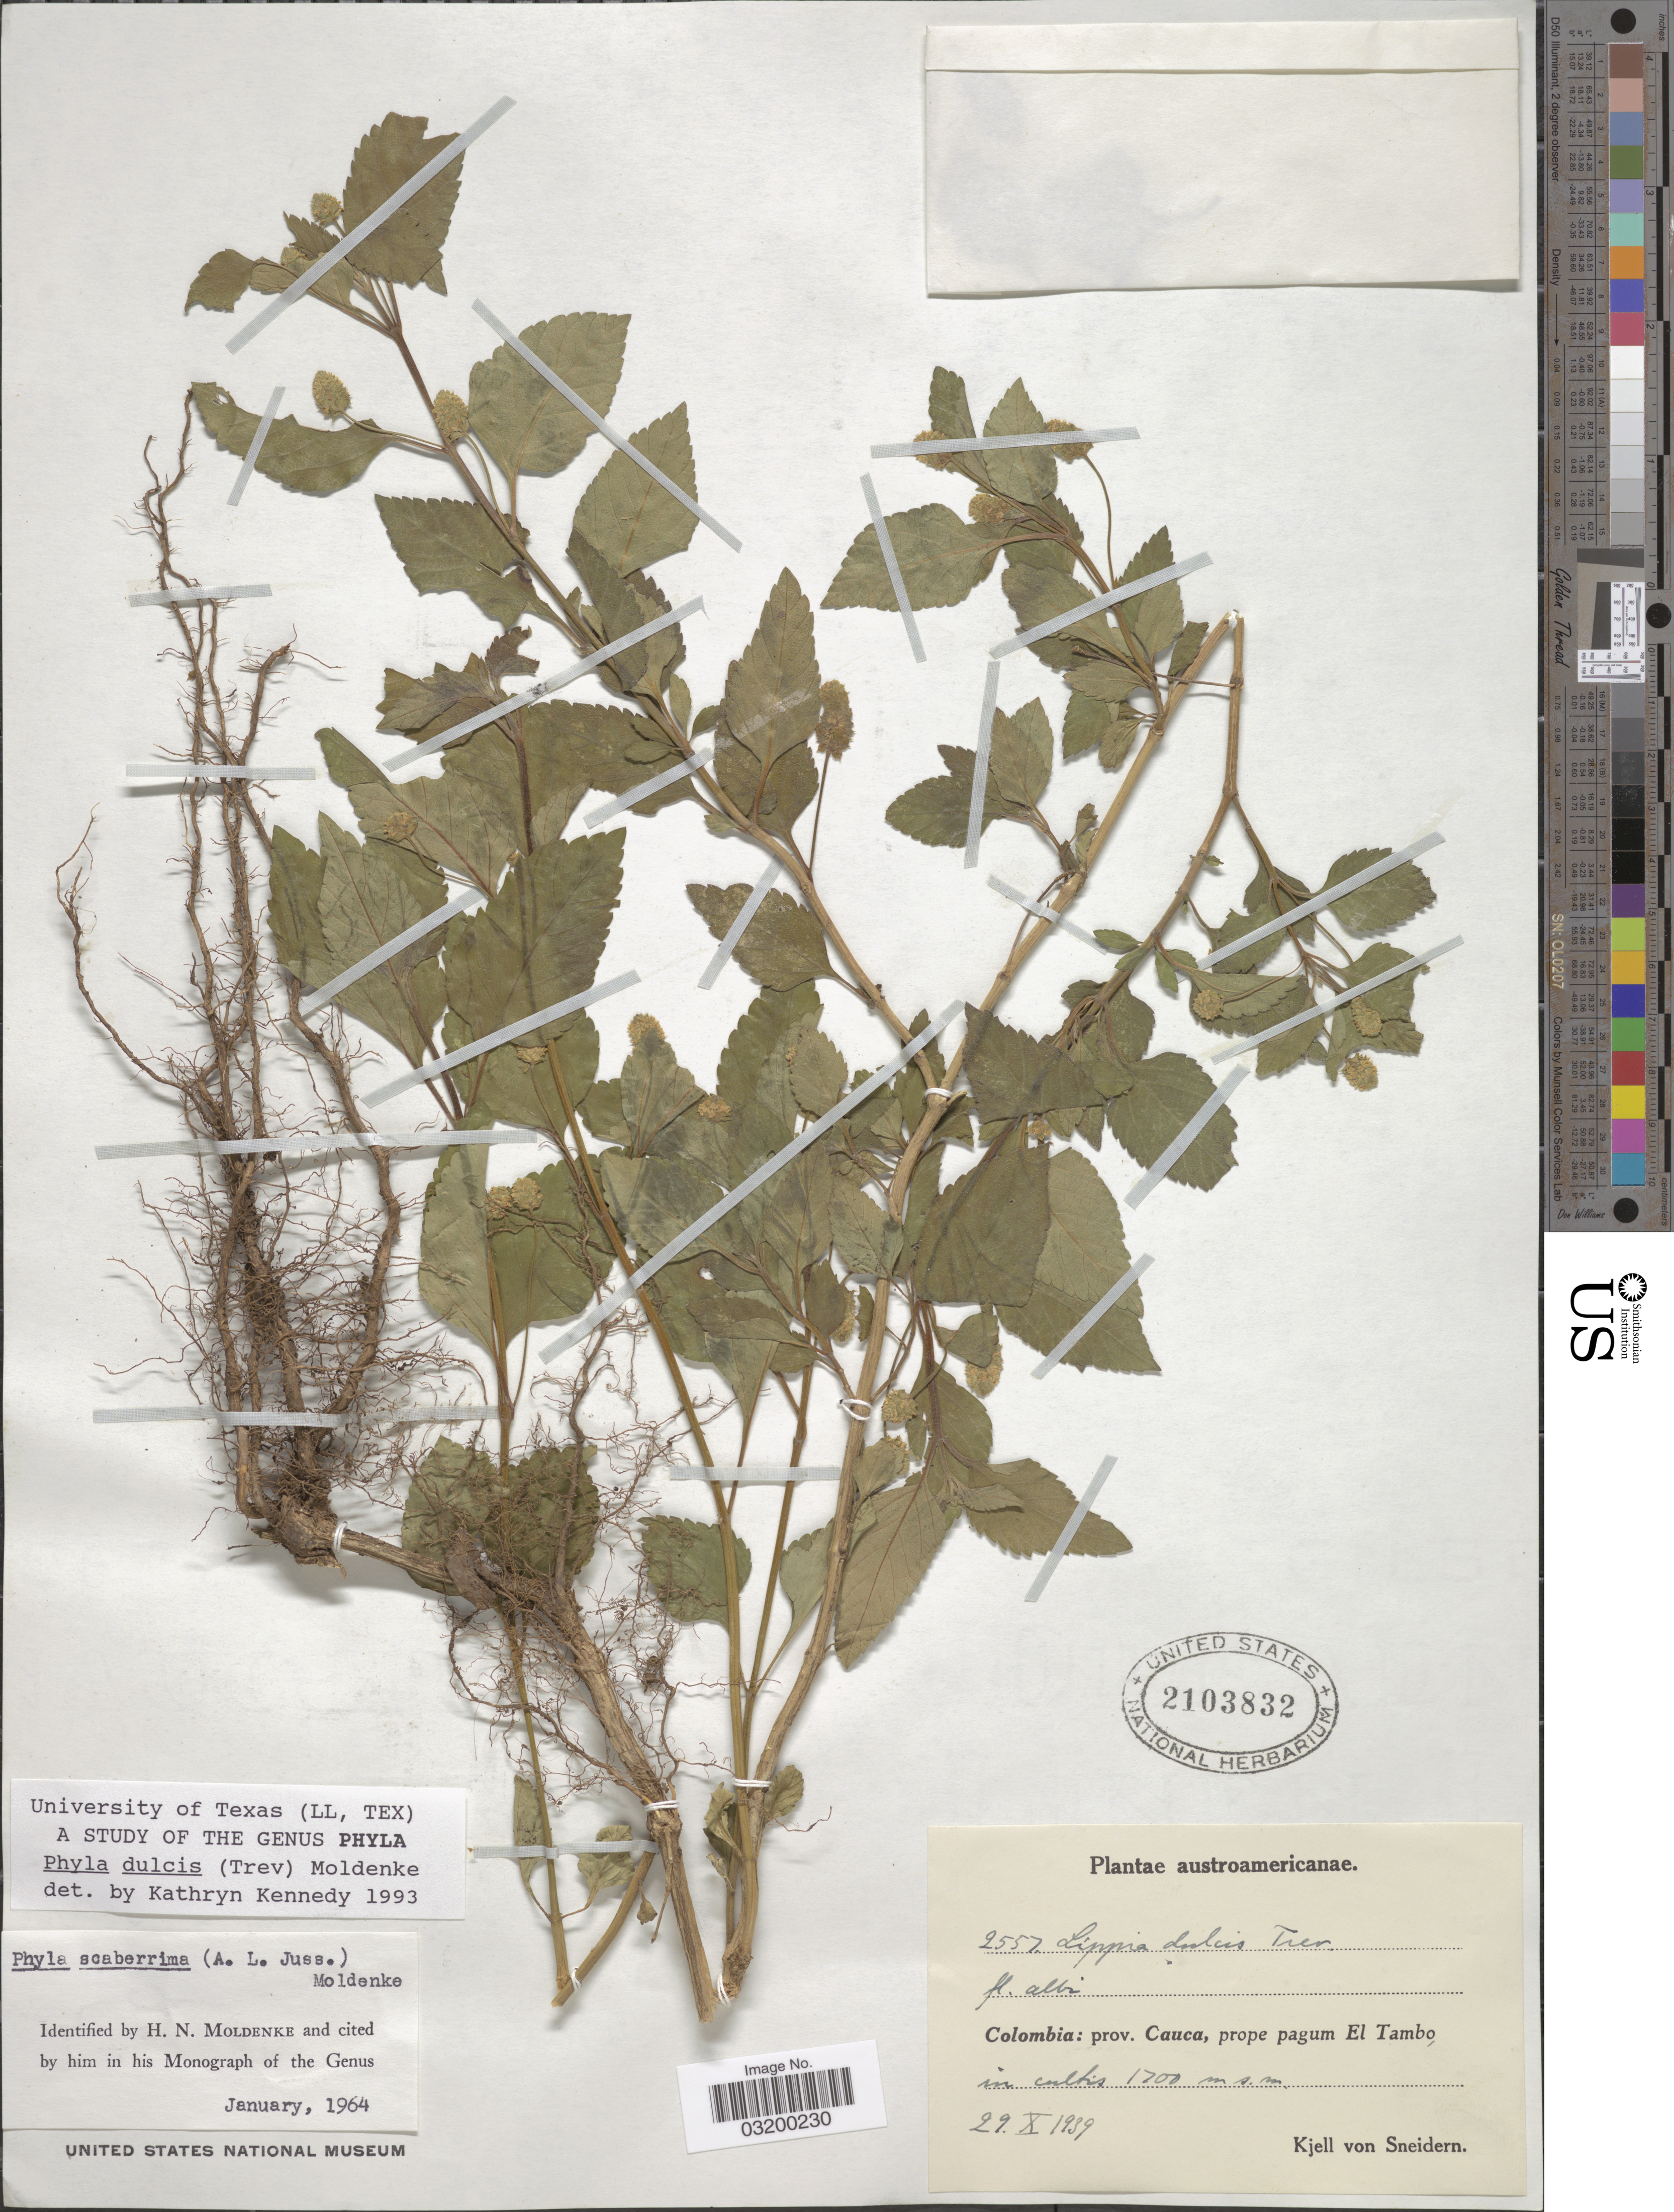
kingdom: Plantae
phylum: Tracheophyta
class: Magnoliopsida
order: Lamiales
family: Verbenaceae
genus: Phyla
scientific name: Phyla dulcis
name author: (Trevir.) Moldenke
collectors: K. von Sneidern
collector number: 2557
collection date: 1939-10-29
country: Colombia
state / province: Cauca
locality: Prope pagum El Tambo.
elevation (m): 1700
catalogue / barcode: US 2103832